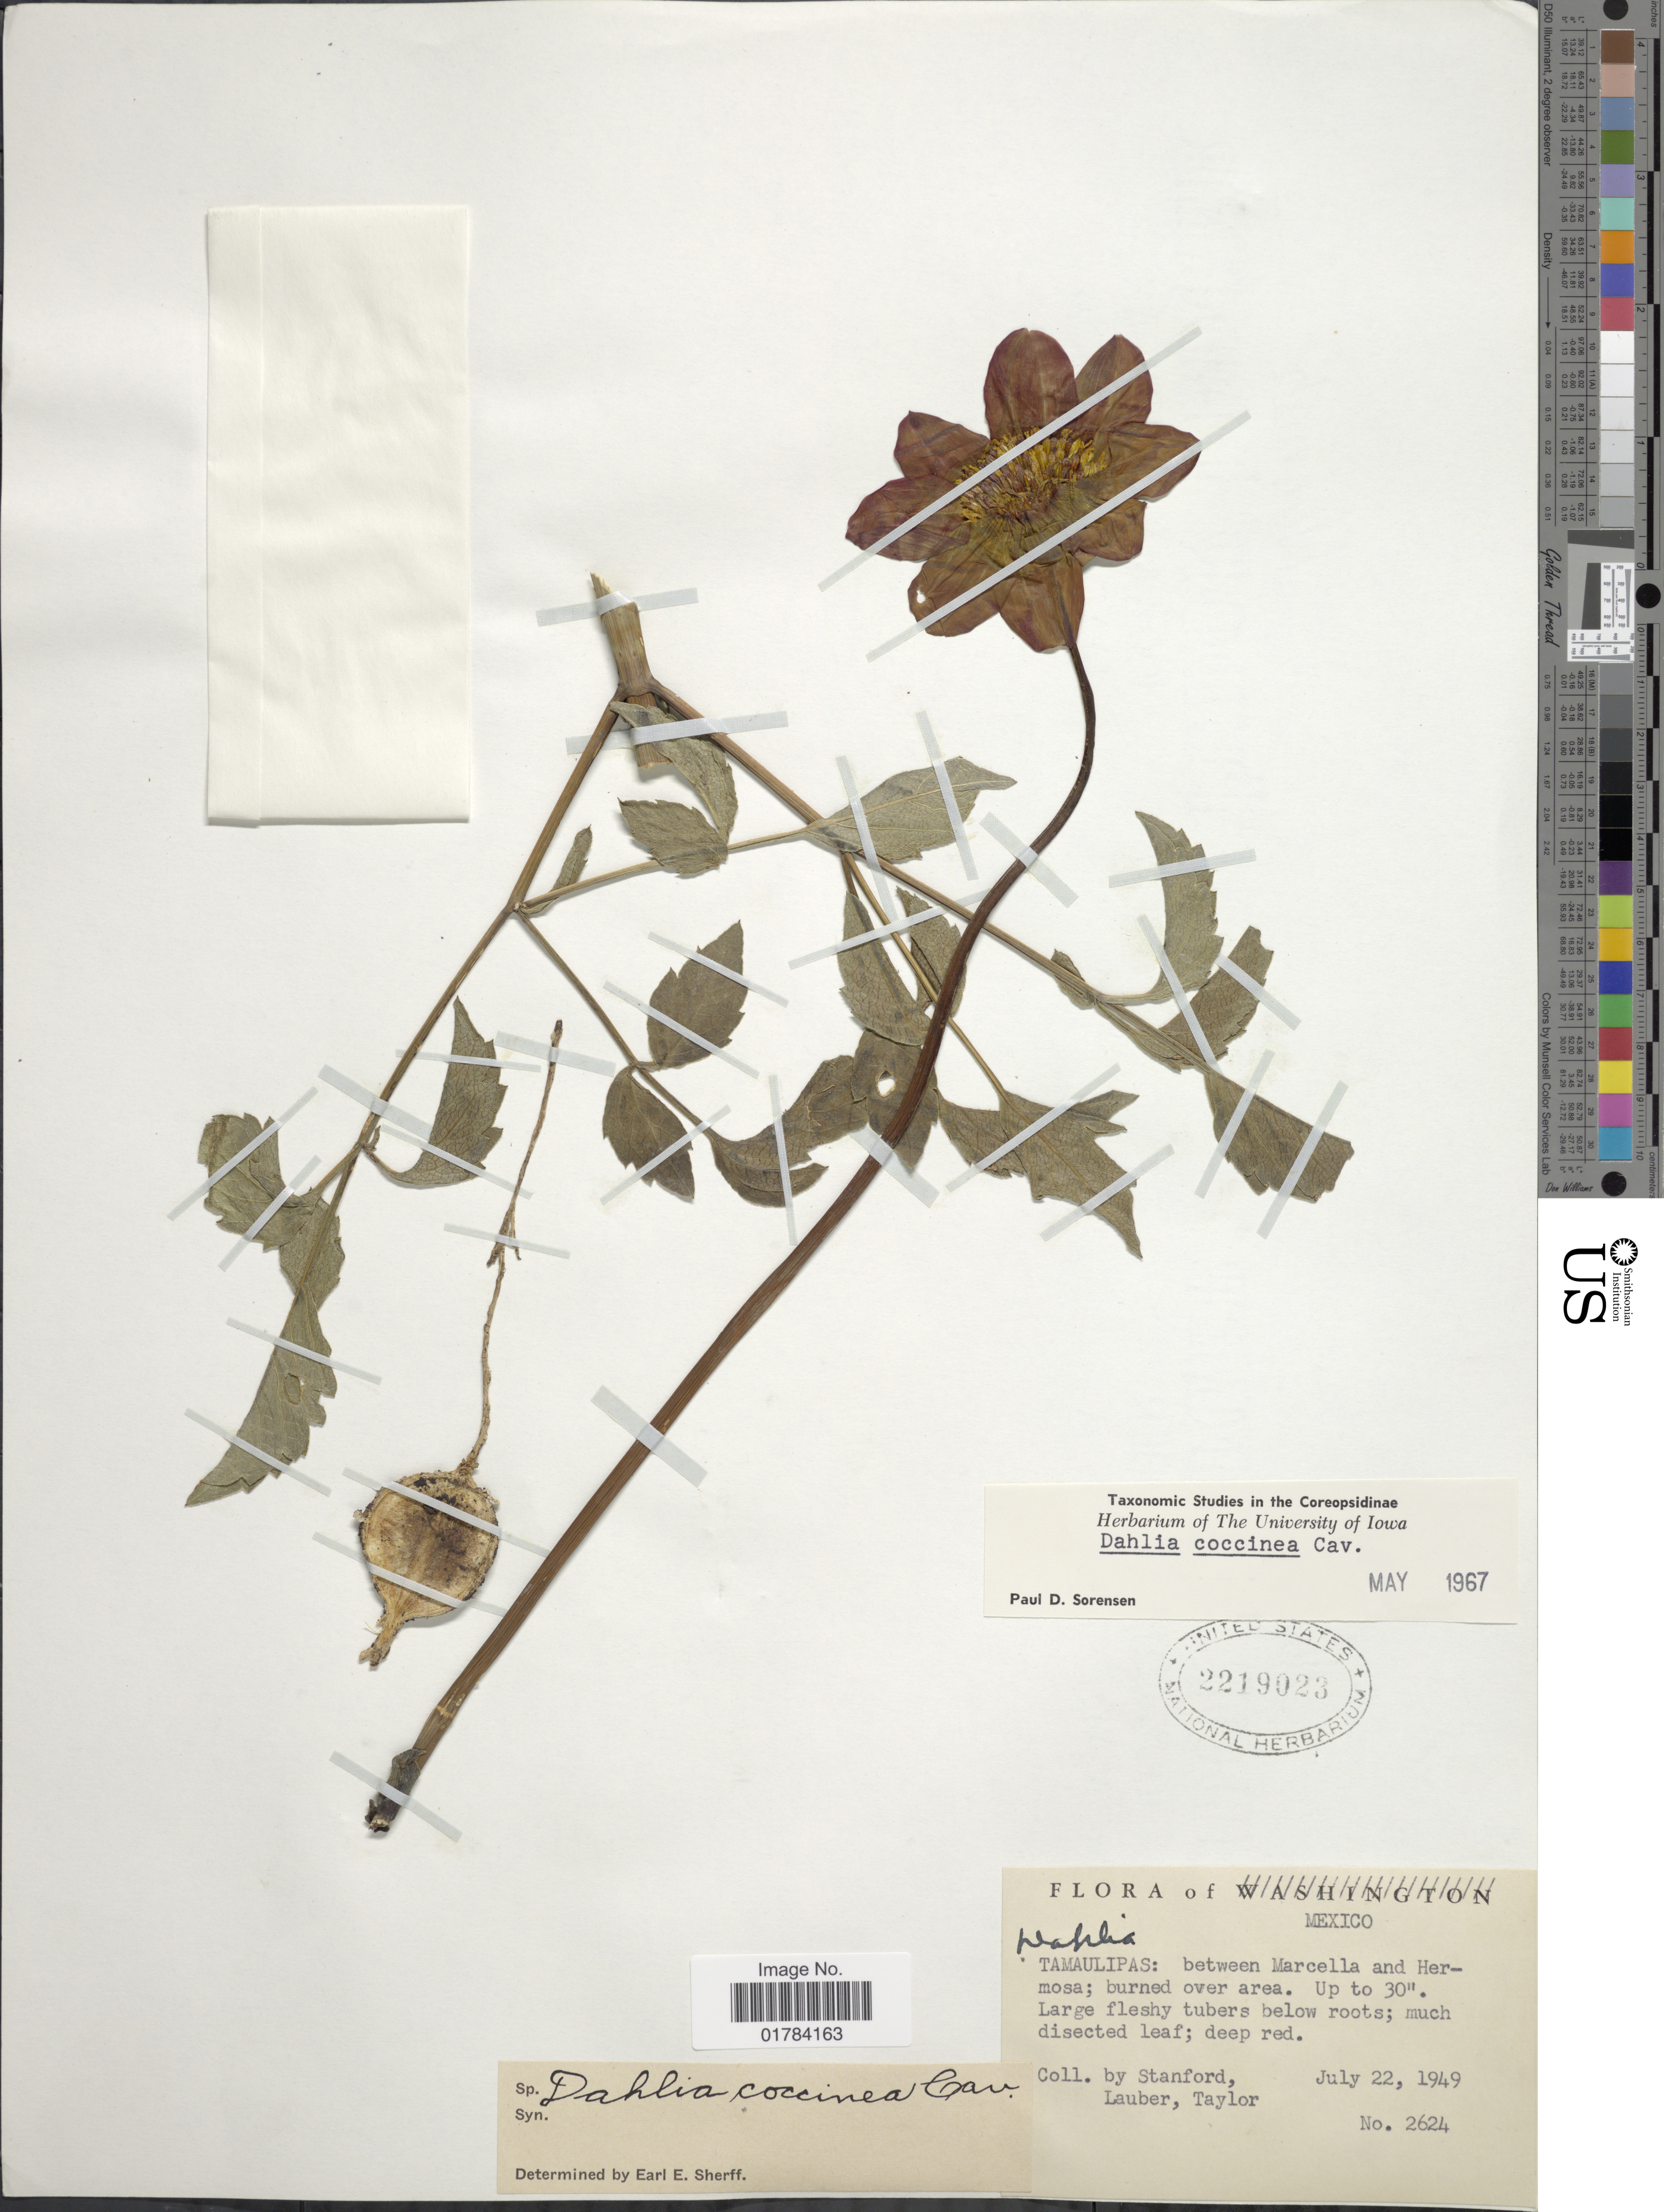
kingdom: Plantae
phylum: Tracheophyta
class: Magnoliopsida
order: Asterales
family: Asteraceae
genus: Dahlia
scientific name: Dahlia coccinea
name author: Cav.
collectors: -. Stanford, Lauber, -- & -- Taylor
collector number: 2624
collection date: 1949-07-22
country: Mexico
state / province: Tamaulipas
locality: Between Marcella and Hermosa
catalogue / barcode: US 2219023